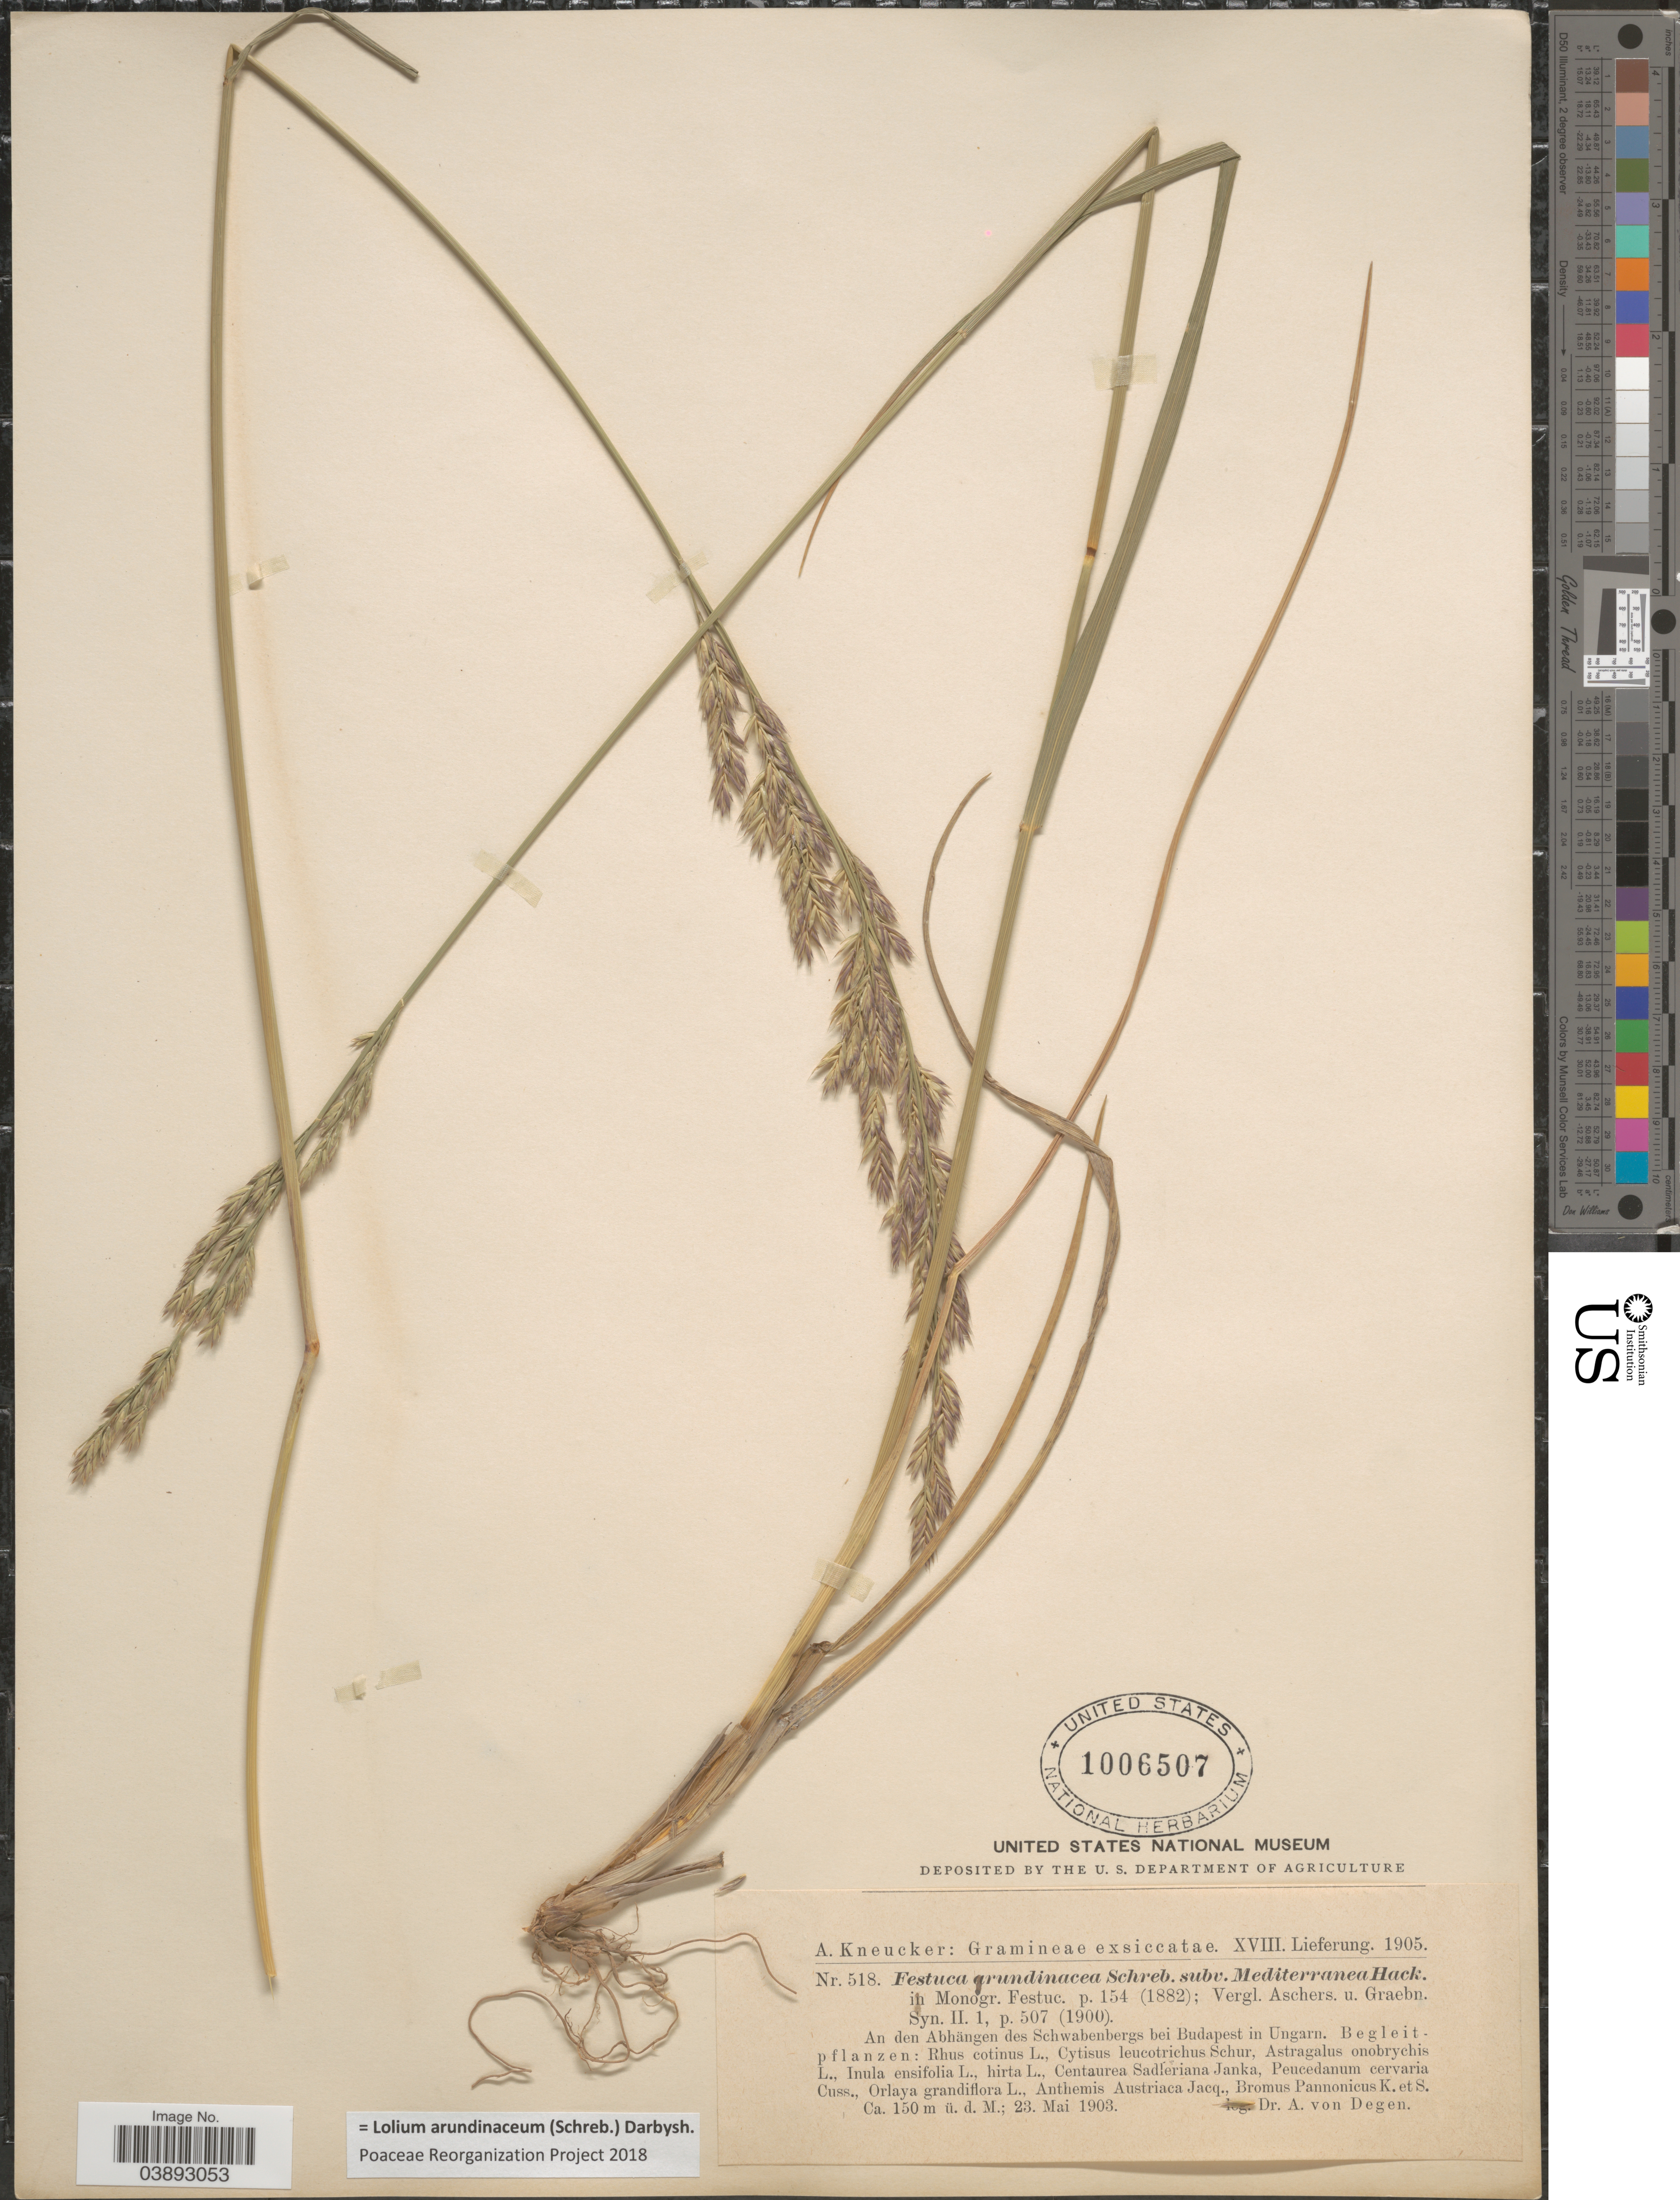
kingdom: Plantae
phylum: Tracheophyta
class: Liliopsida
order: Poales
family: Poaceae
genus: Lolium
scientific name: Lolium arundinaceum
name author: (Schreb.) Darbysh.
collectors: A. von Degen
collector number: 518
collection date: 1903-05-23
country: Hungary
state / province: Budapest, Capital District of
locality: An den Abhängen des Schwabenbergs bei Budapest in Ungarn.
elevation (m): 150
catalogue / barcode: US 1006507